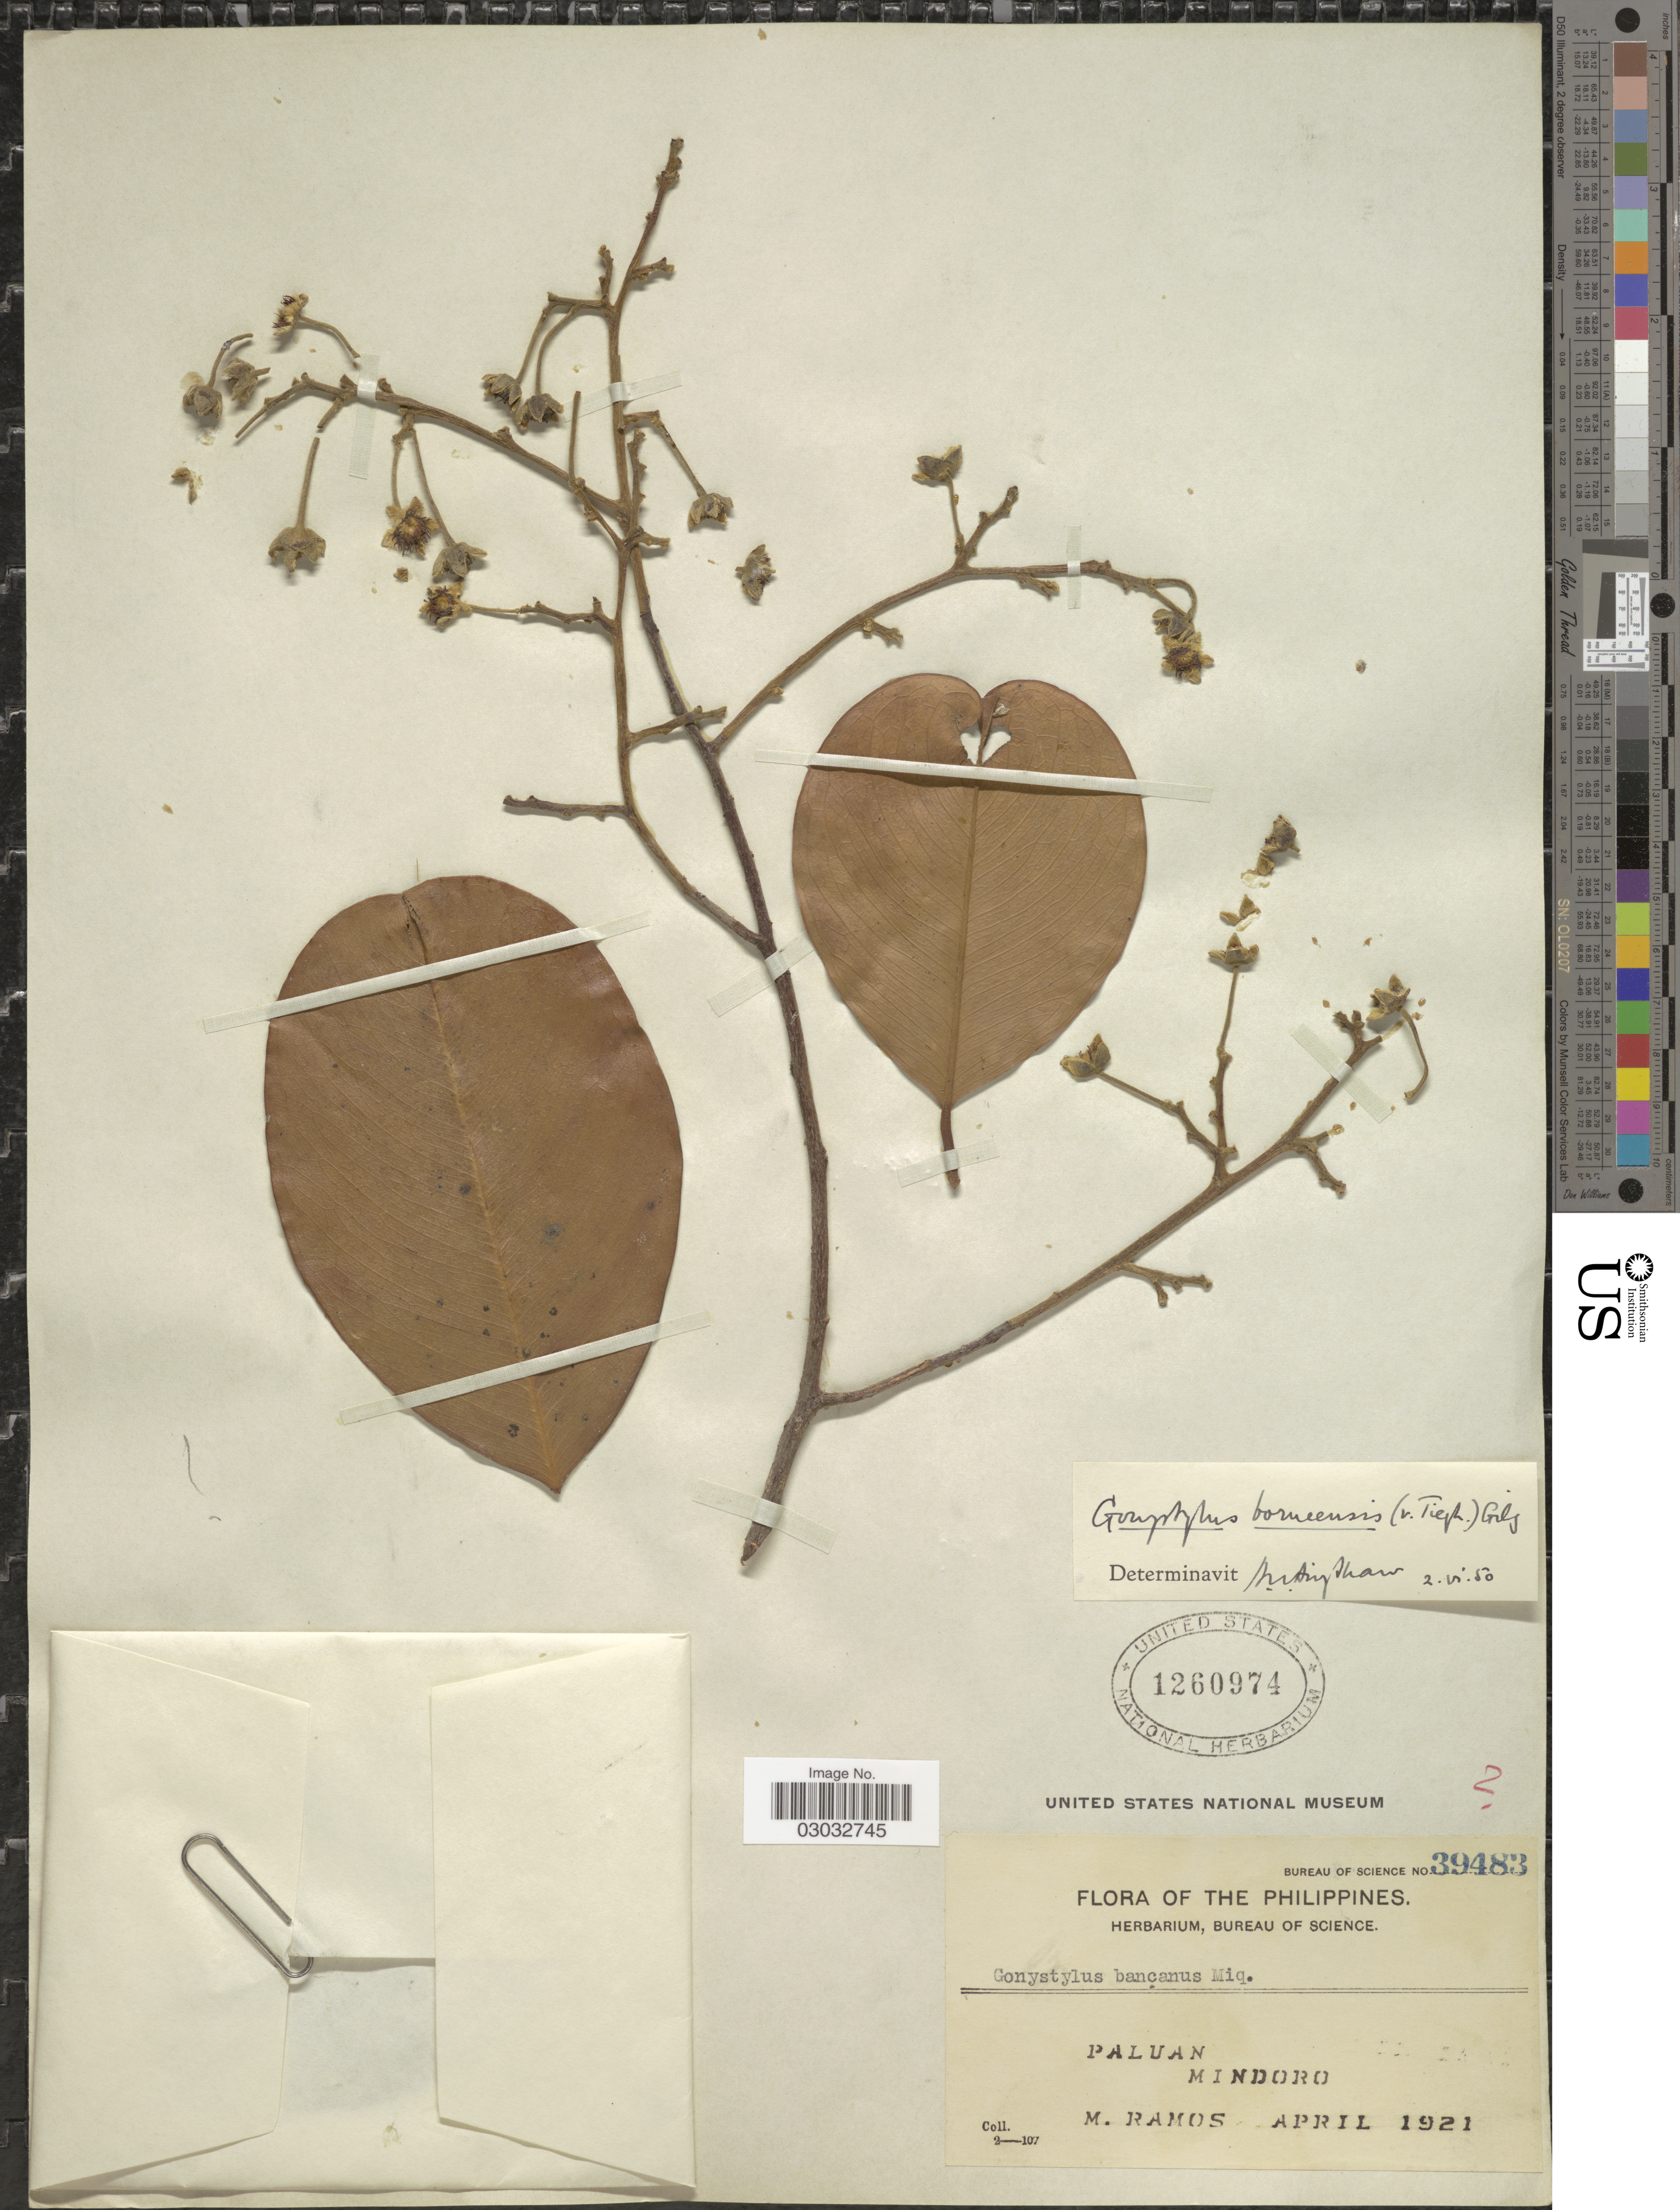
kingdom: Plantae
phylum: Tracheophyta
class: Magnoliopsida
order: Malvales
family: Thymelaeaceae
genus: Gonystylus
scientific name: Gonystylus macrophyllus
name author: (Miq.) Airy Shaw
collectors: M. Ramos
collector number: Bureau of Science 39483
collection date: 1921-04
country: Philippines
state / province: Mimaropa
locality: Paluan, Mindoro.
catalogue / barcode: US 1260974